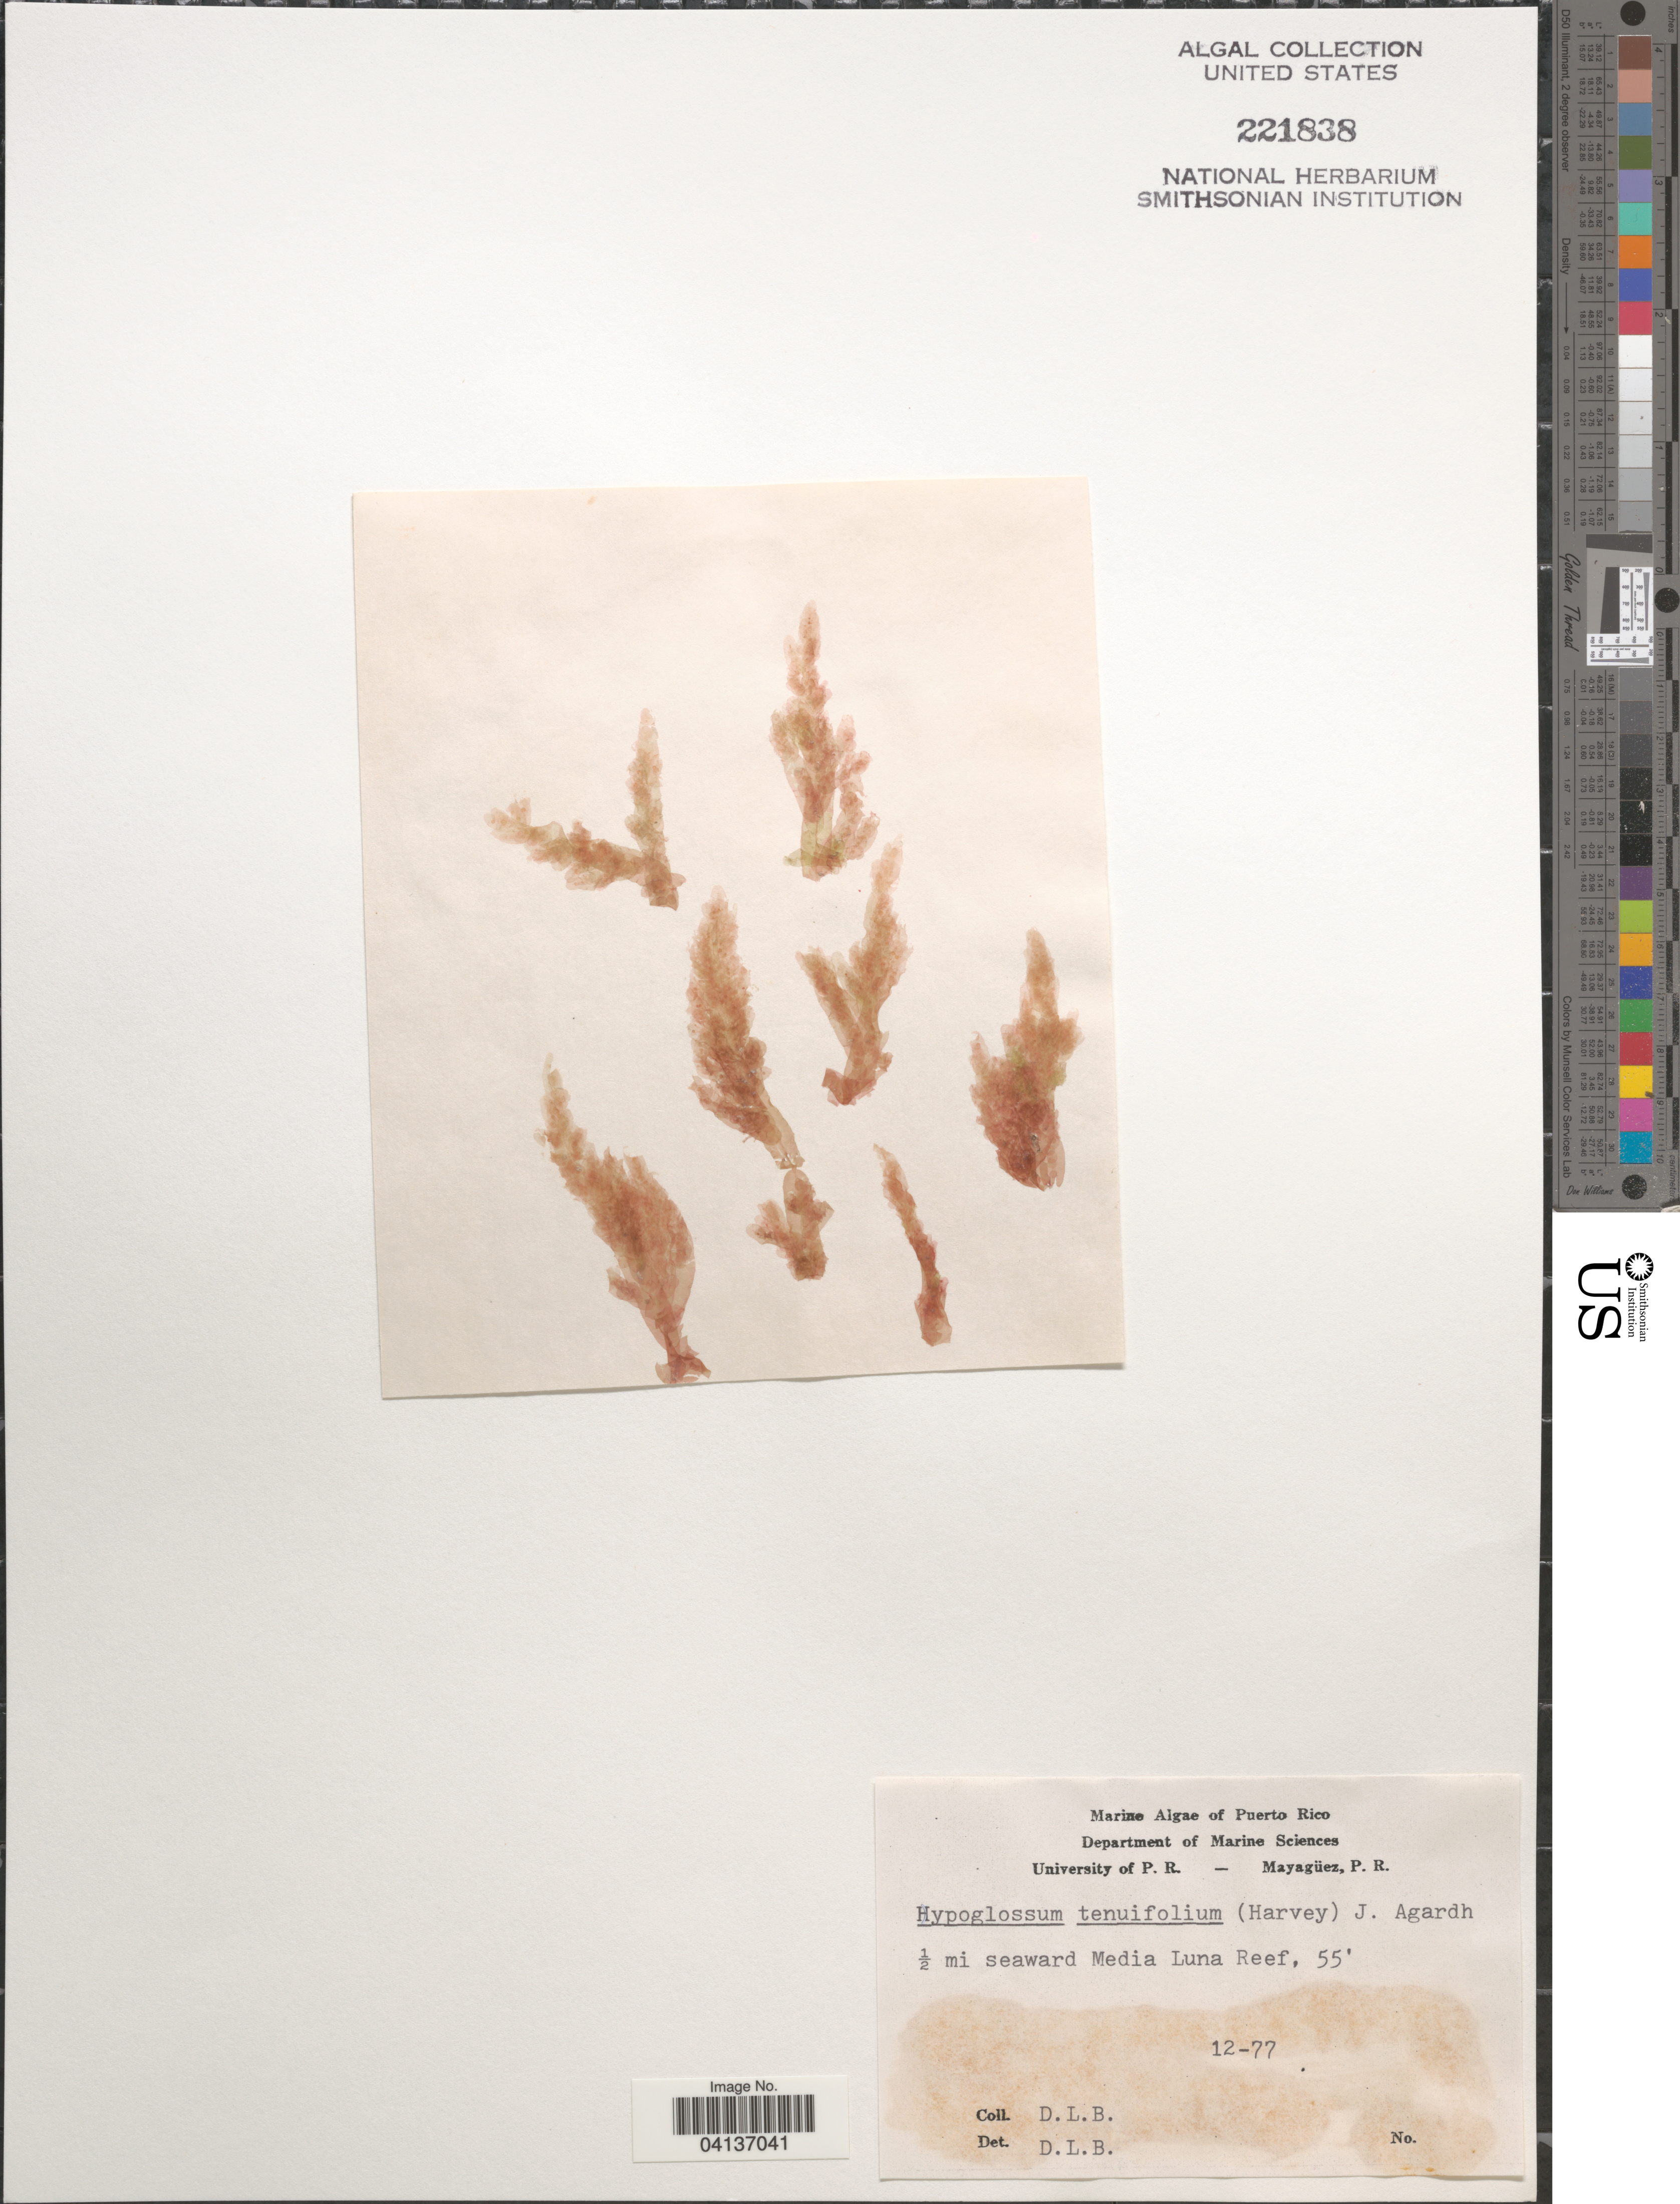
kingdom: Plantae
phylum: Rhodophyta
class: Florideophyceae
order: Ceramiales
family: Delesseriaceae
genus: Hypoglossum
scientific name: Hypoglossum tenuifolium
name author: (Harv.) J. Agardh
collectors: D. L. B.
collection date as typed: Transcribed d/m/y: /12/77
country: Puerto Rico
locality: ½ mi seaward Media Luna Reef.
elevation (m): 17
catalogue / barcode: US 221838